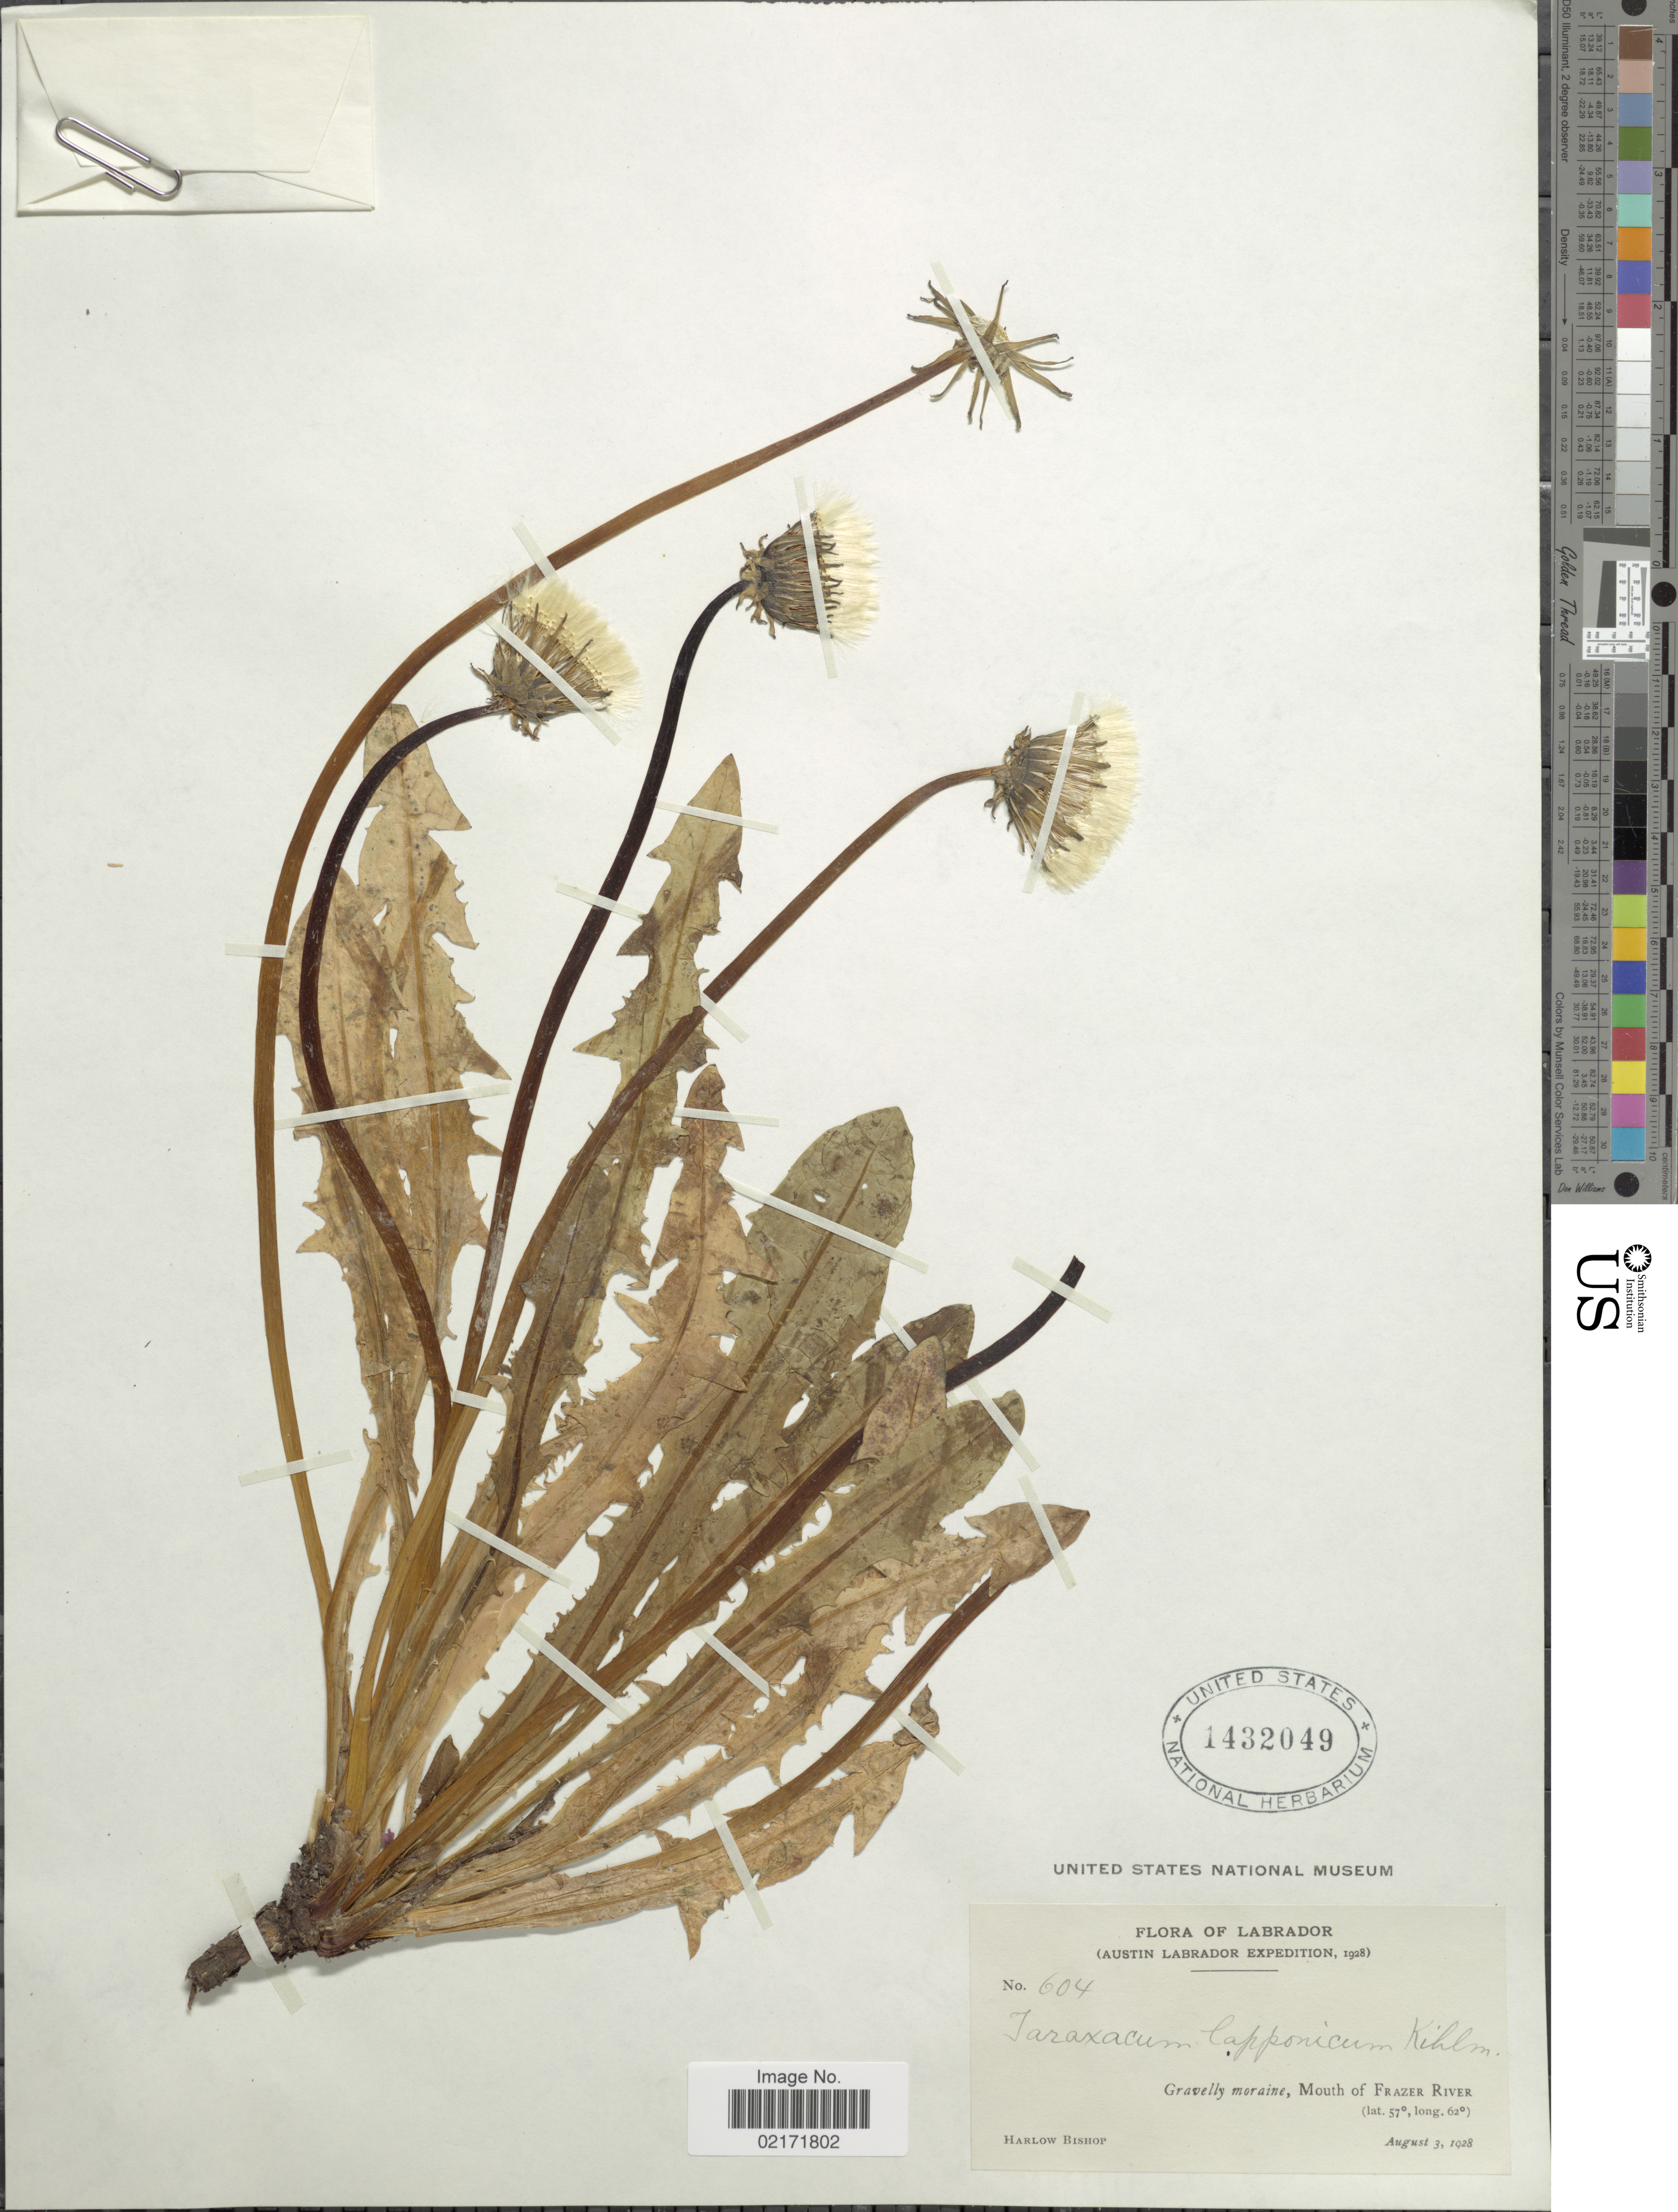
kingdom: Plantae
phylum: Tracheophyta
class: Magnoliopsida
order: Asterales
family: Asteraceae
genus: Taraxacum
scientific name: Taraxacum croceum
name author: Dahlst.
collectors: H. Bishop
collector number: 604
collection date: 1928-08-03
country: Canada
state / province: Newfoundland and Labrador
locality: Labrador, (Austin Labrador), gravelly moraine, Mouth of Frazer River.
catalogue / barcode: US 1432049